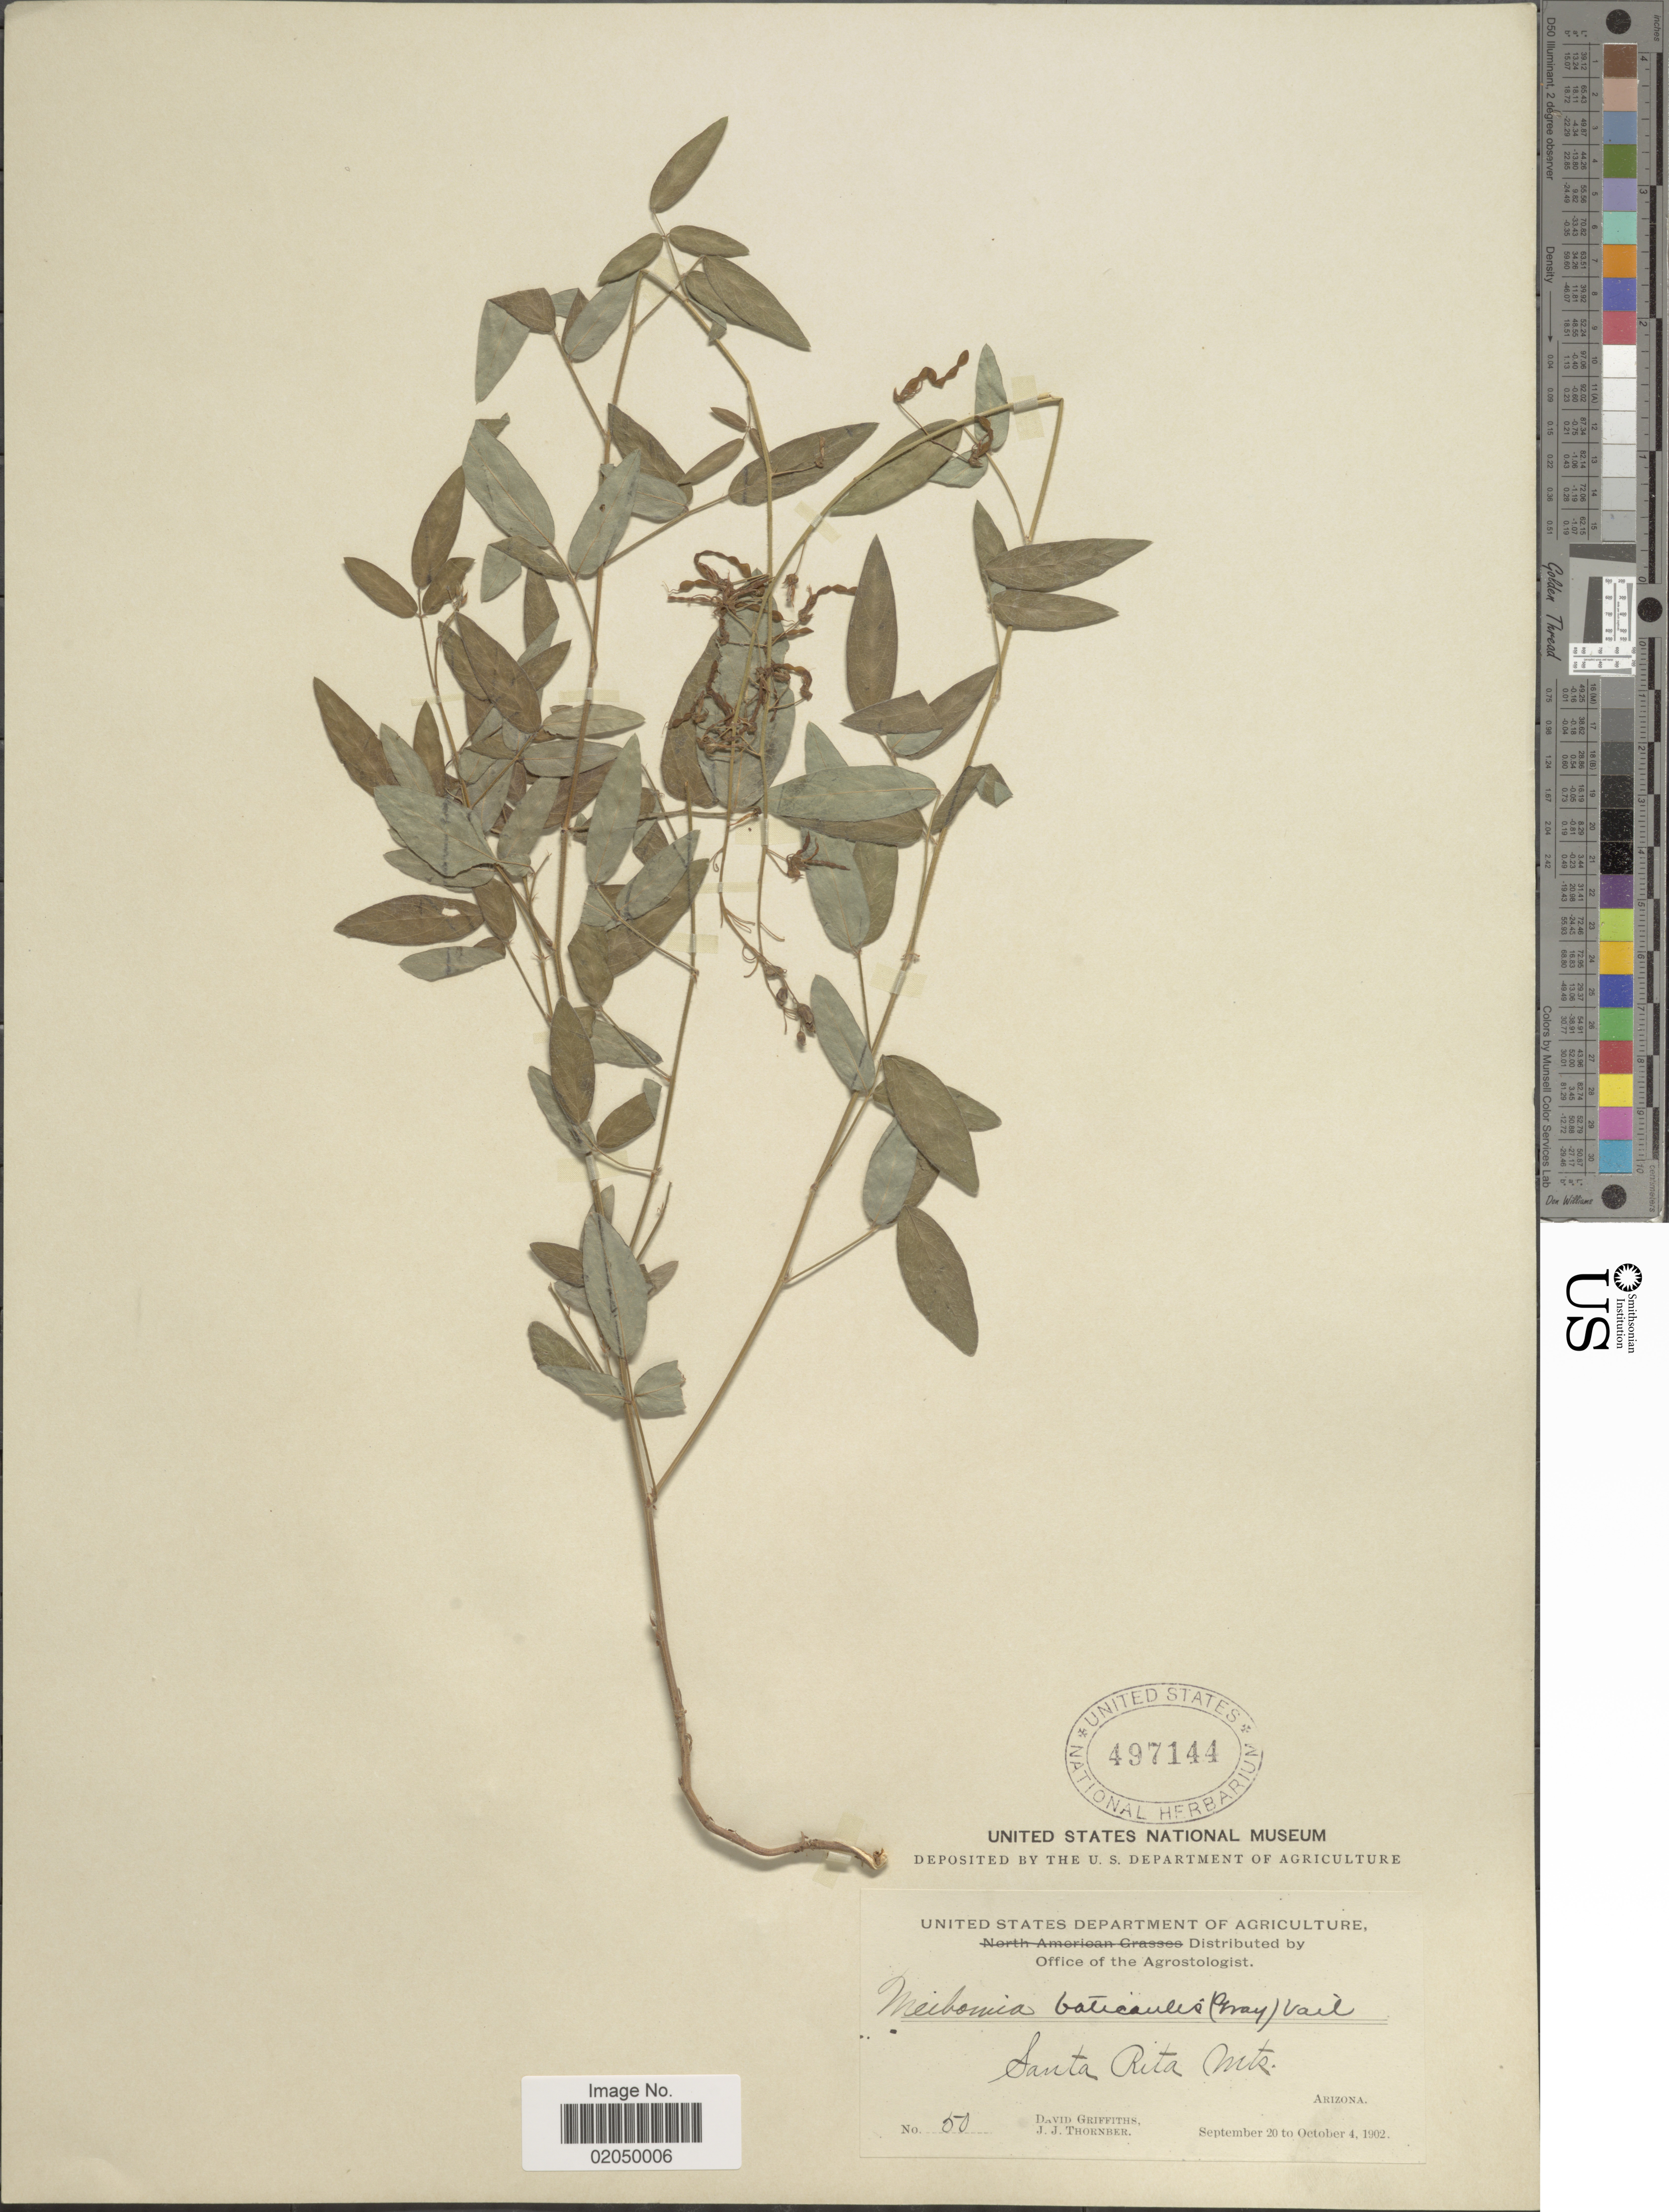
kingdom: Plantae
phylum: Tracheophyta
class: Magnoliopsida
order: Fabales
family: Fabaceae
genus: Desmodium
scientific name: Desmodium batocaulon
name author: A. Gray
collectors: D. Griffiths & J. Thornber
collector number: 50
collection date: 1902-09-20/1902-10-04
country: United States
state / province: Arizona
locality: Santa Rita Mts.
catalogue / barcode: US 497144